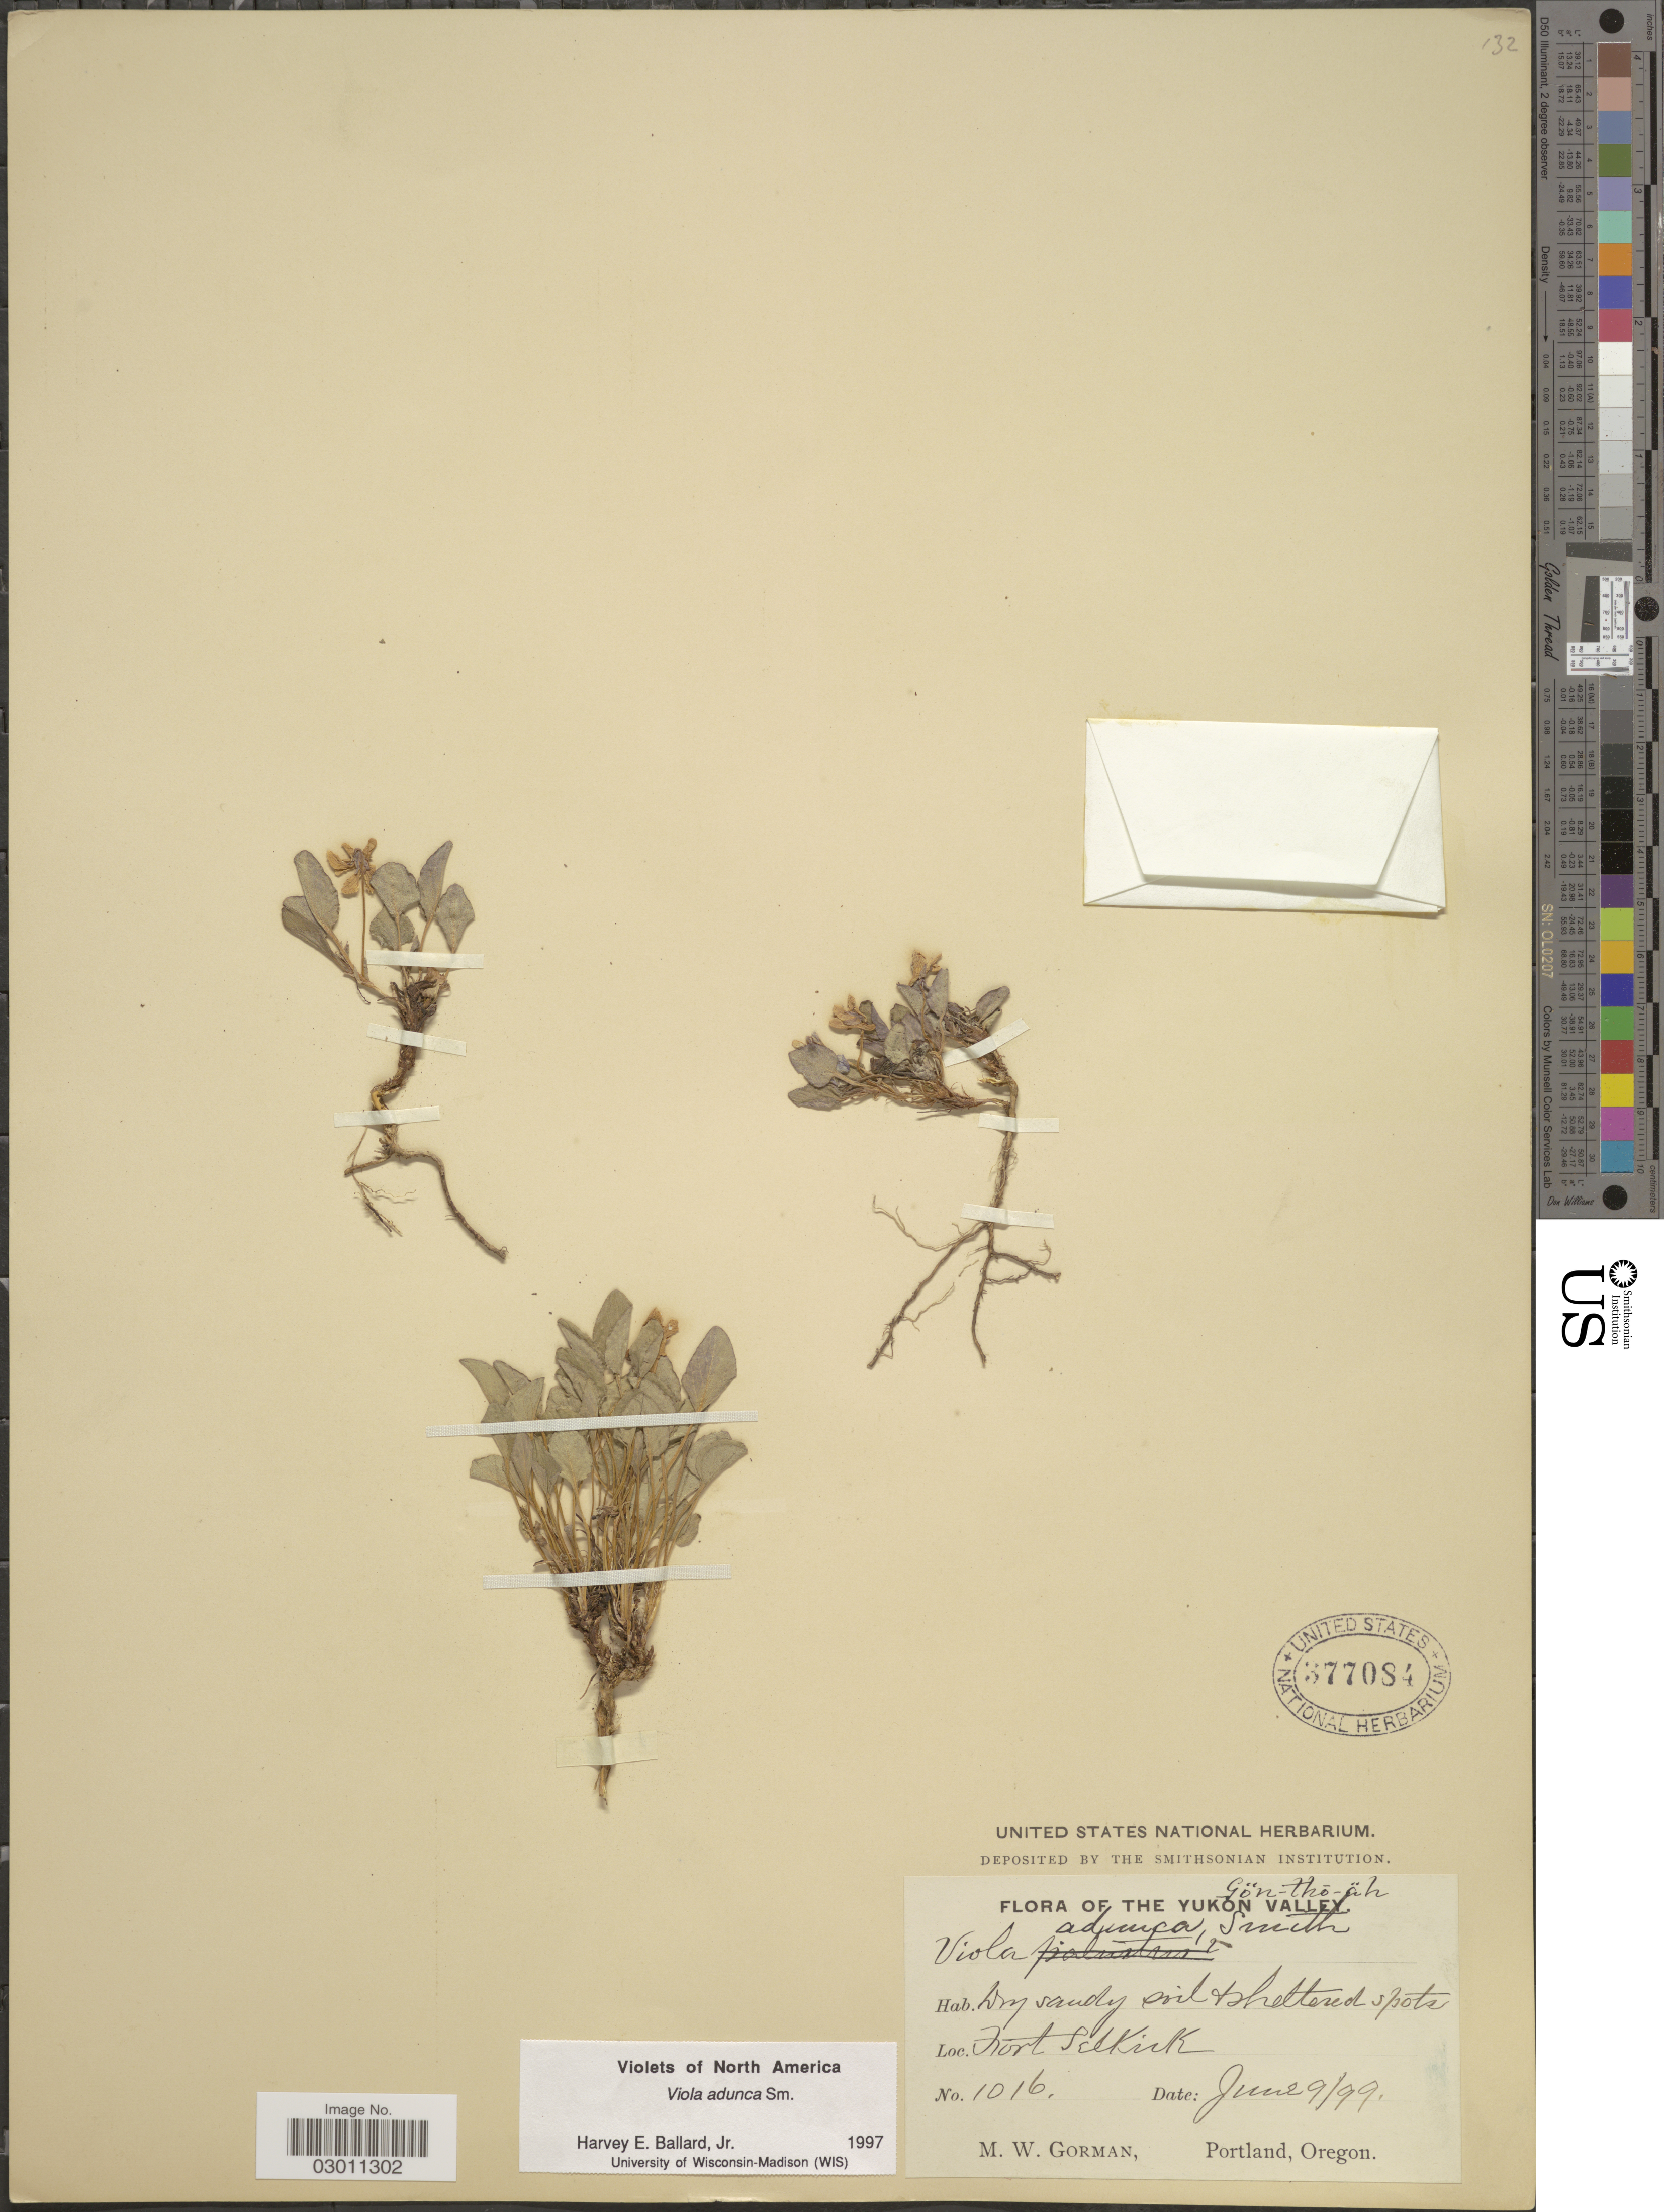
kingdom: Plantae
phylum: Tracheophyta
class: Magnoliopsida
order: Malpighiales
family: Violaceae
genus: Viola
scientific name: Viola adunca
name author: Sm.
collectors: M. W. Gorman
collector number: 1016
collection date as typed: Transcribed d/m/y: 9/6/99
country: Canada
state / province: Yukon Territory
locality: Yukon Valley. Gön-tho-äh [unsure placement] Fort Selkirk.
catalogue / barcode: US 377084